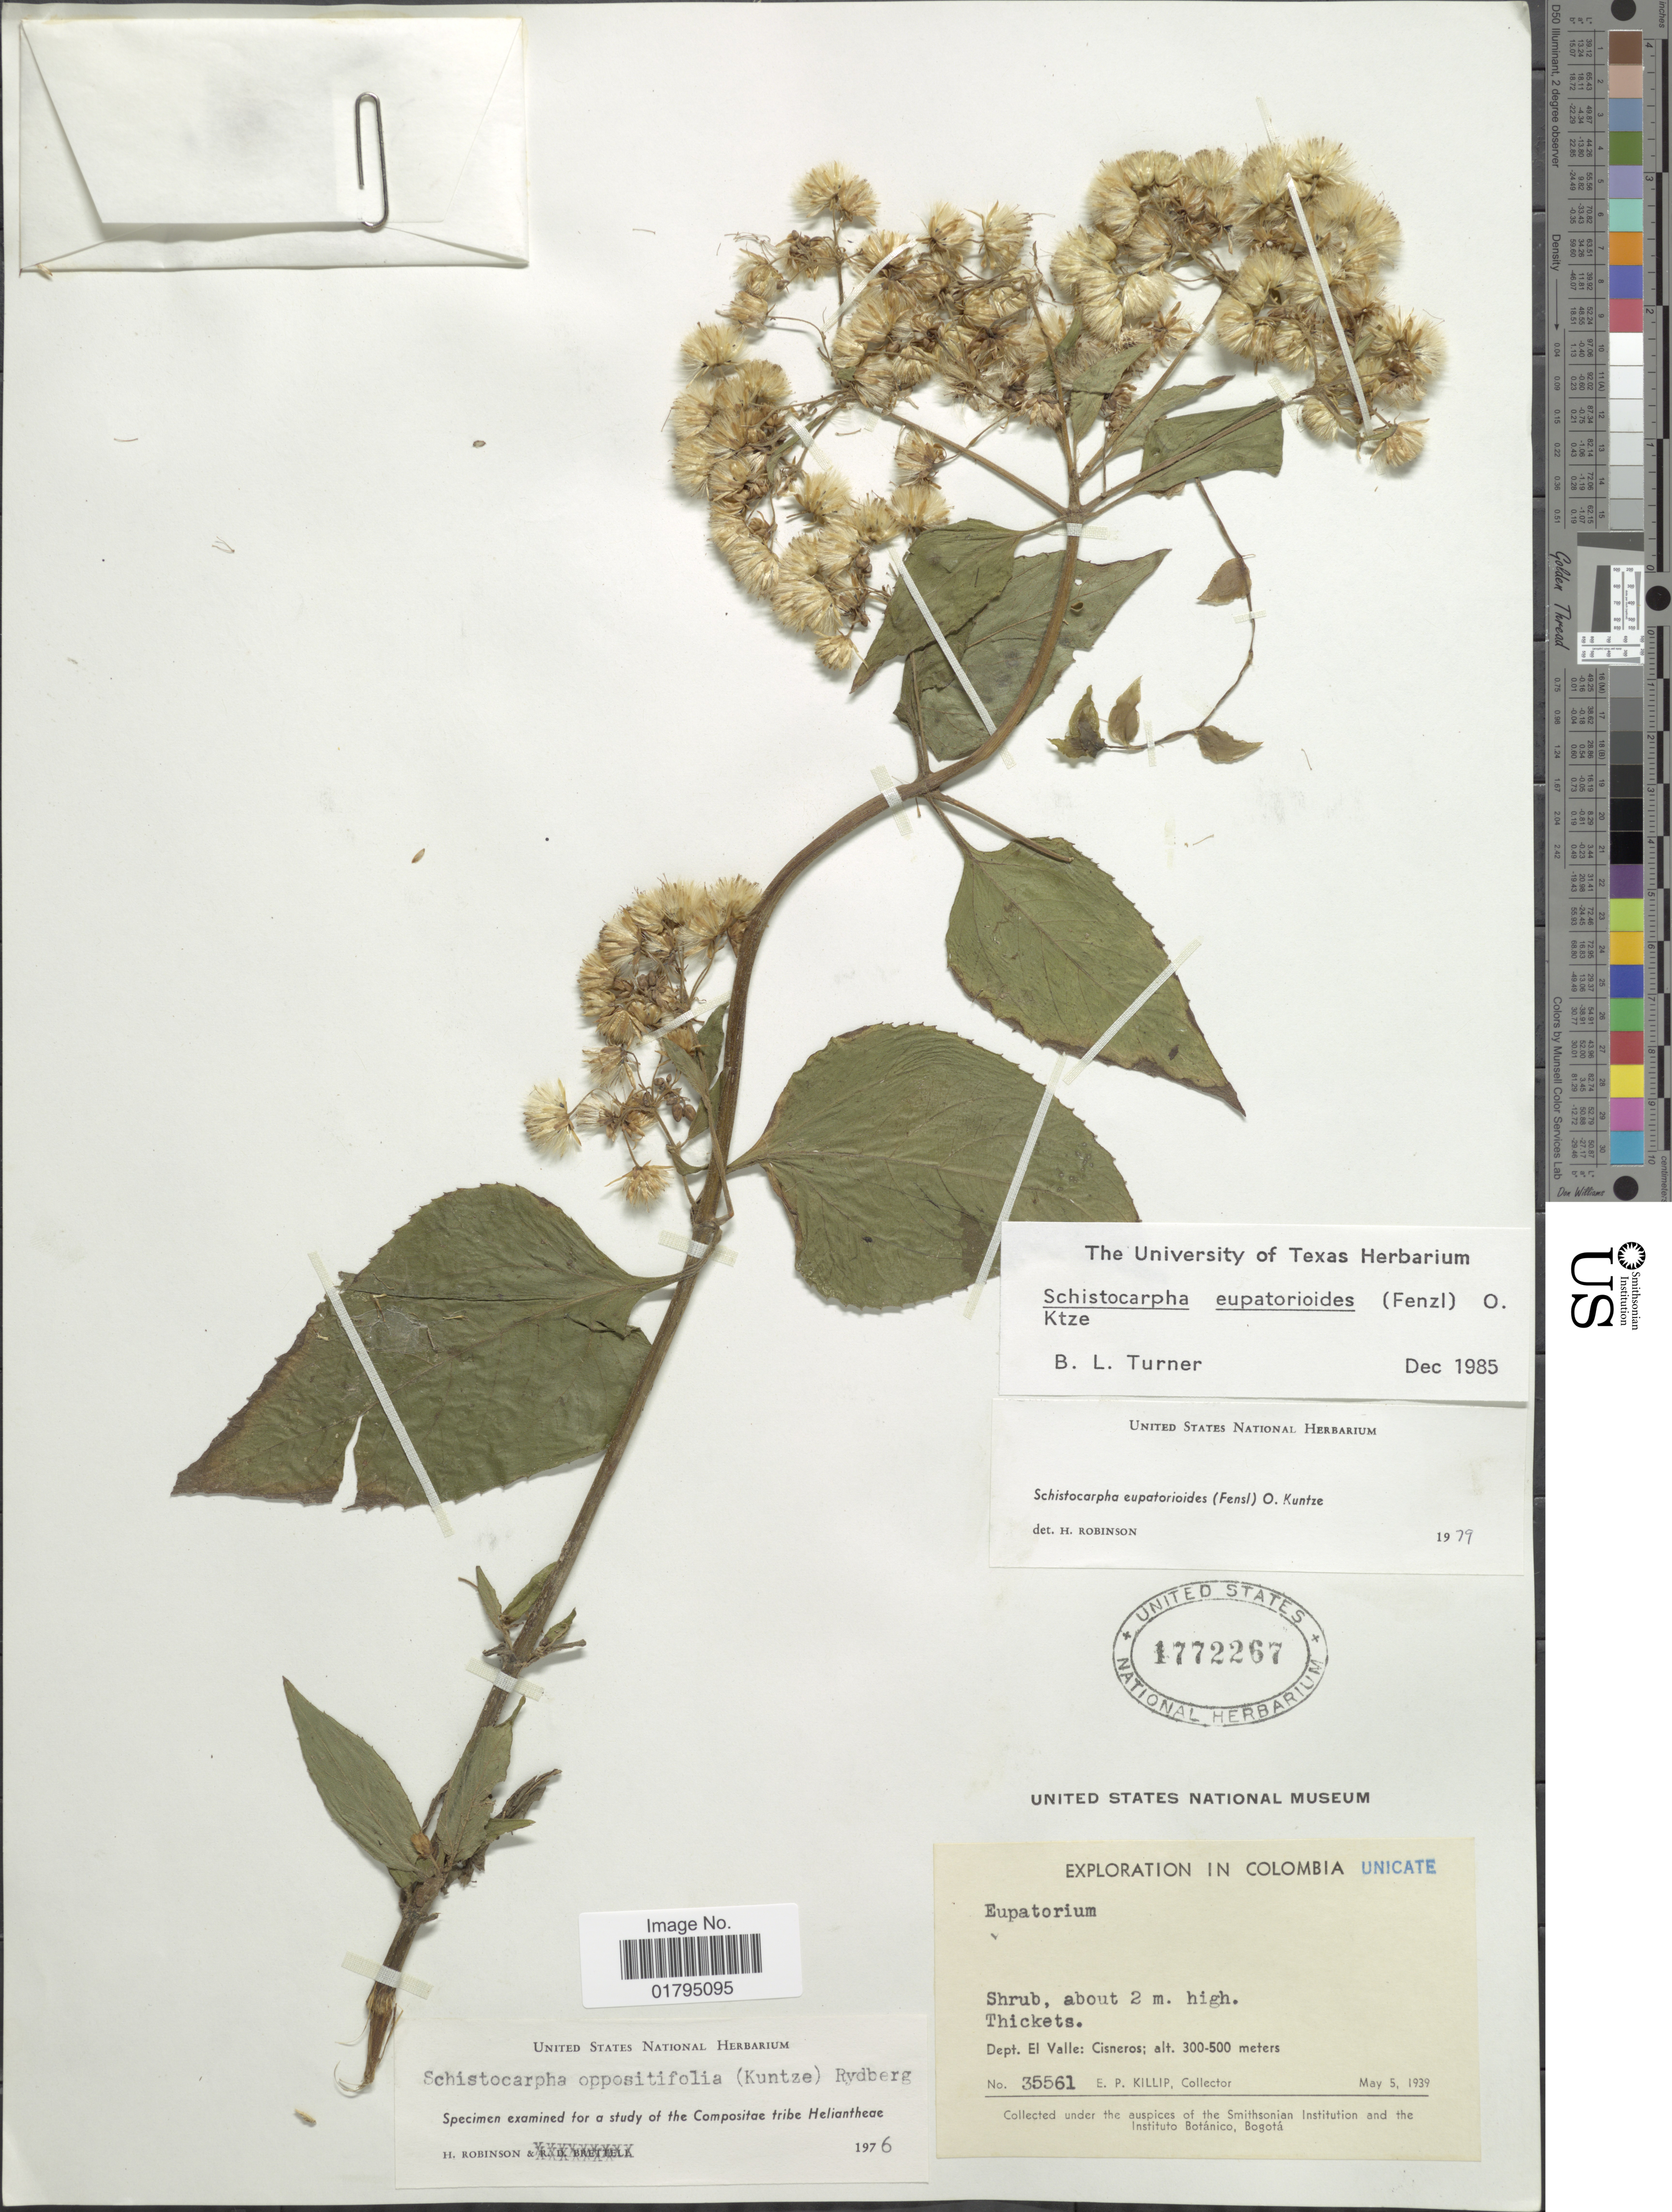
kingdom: Plantae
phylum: Tracheophyta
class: Magnoliopsida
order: Asterales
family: Asteraceae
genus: Schistocarpha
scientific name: Schistocarpha eupatorioides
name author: (Fenzl) Kuntze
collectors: E. P. Killip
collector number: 35561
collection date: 1939-05-05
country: Colombia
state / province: Valle del Cauca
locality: Dept. El Valle: Cisneros.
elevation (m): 300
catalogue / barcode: US 1772267